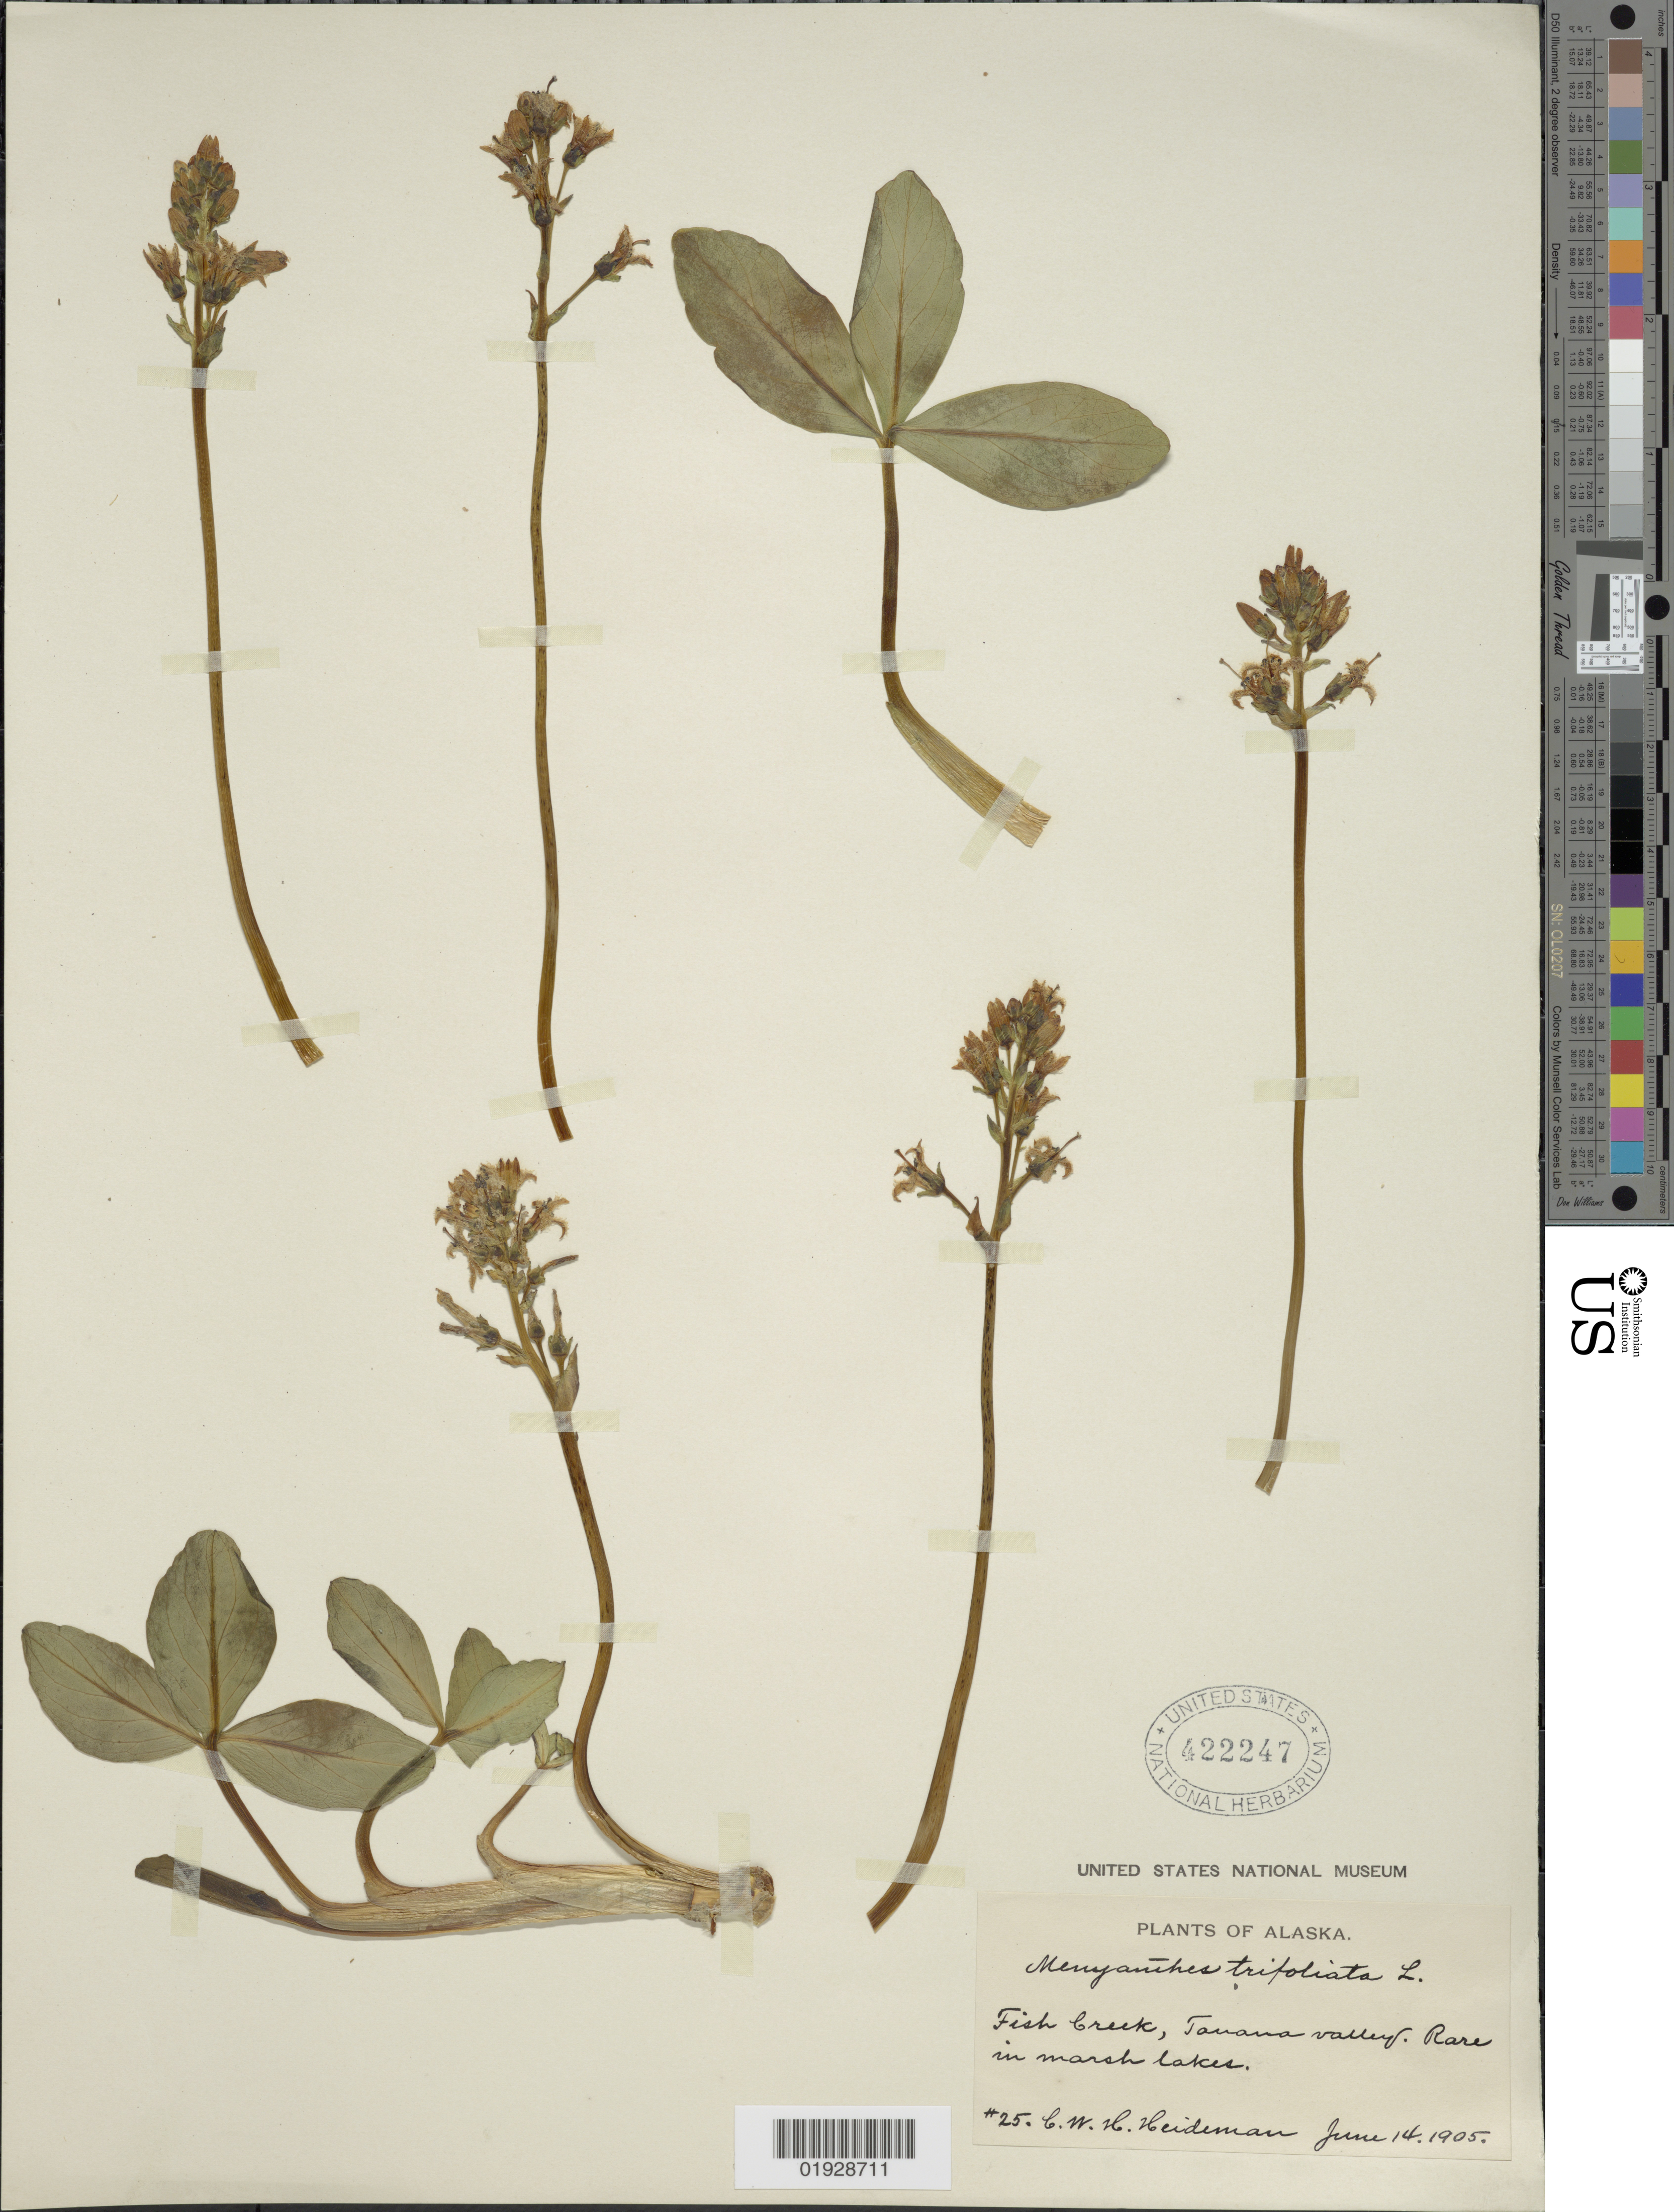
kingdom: Plantae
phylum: Tracheophyta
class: Magnoliopsida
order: Asterales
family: Menyanthaceae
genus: Menyanthes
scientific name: Menyanthes trifoliata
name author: L.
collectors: C. Heideman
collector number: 25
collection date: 1905-06-14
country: United States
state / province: Alaska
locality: Fish Creek, Tanana valley.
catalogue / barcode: US 422247